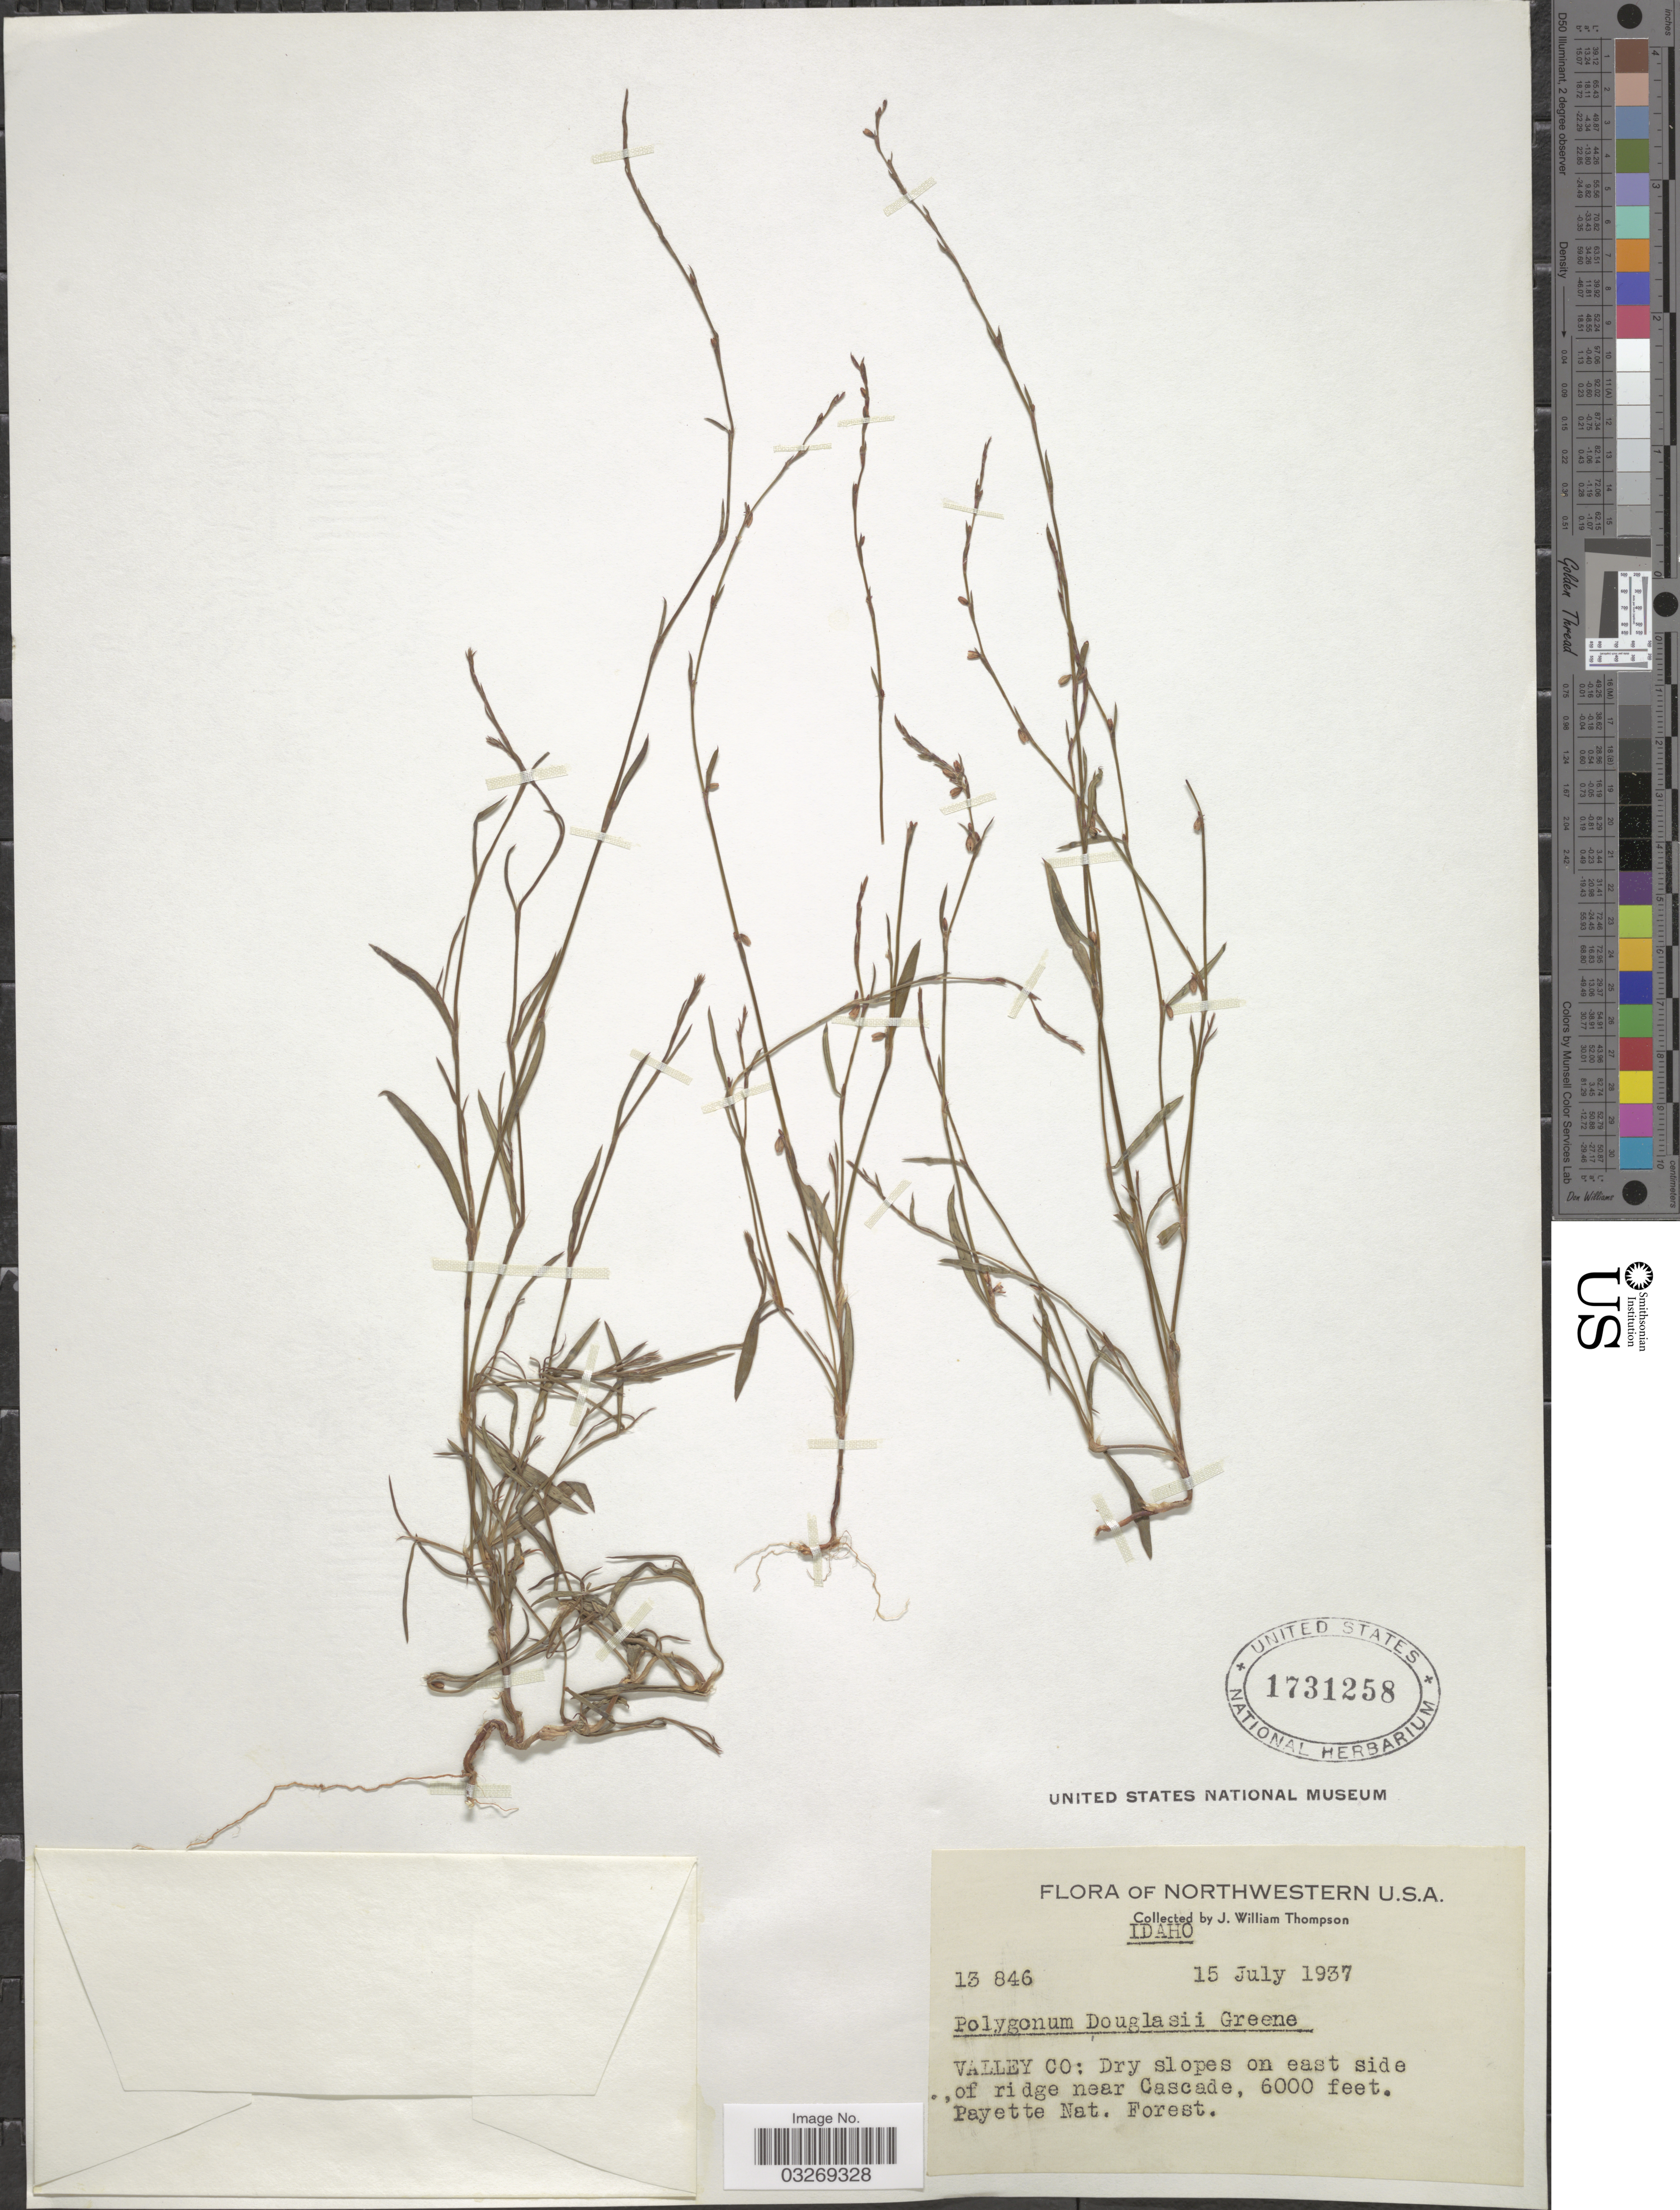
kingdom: Plantae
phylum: Tracheophyta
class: Magnoliopsida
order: Caryophyllales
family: Polygonaceae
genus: Polygonum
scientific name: Polygonum douglasii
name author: Greene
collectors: J. W. Thompson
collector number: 13846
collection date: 1937-07-15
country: United States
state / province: Idaho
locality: Northwestern U.S.A., Valley Co: Dry slopes on east side of ridge near Cascade. Payette Nat. Forest.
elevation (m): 1829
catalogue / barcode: US 1731258